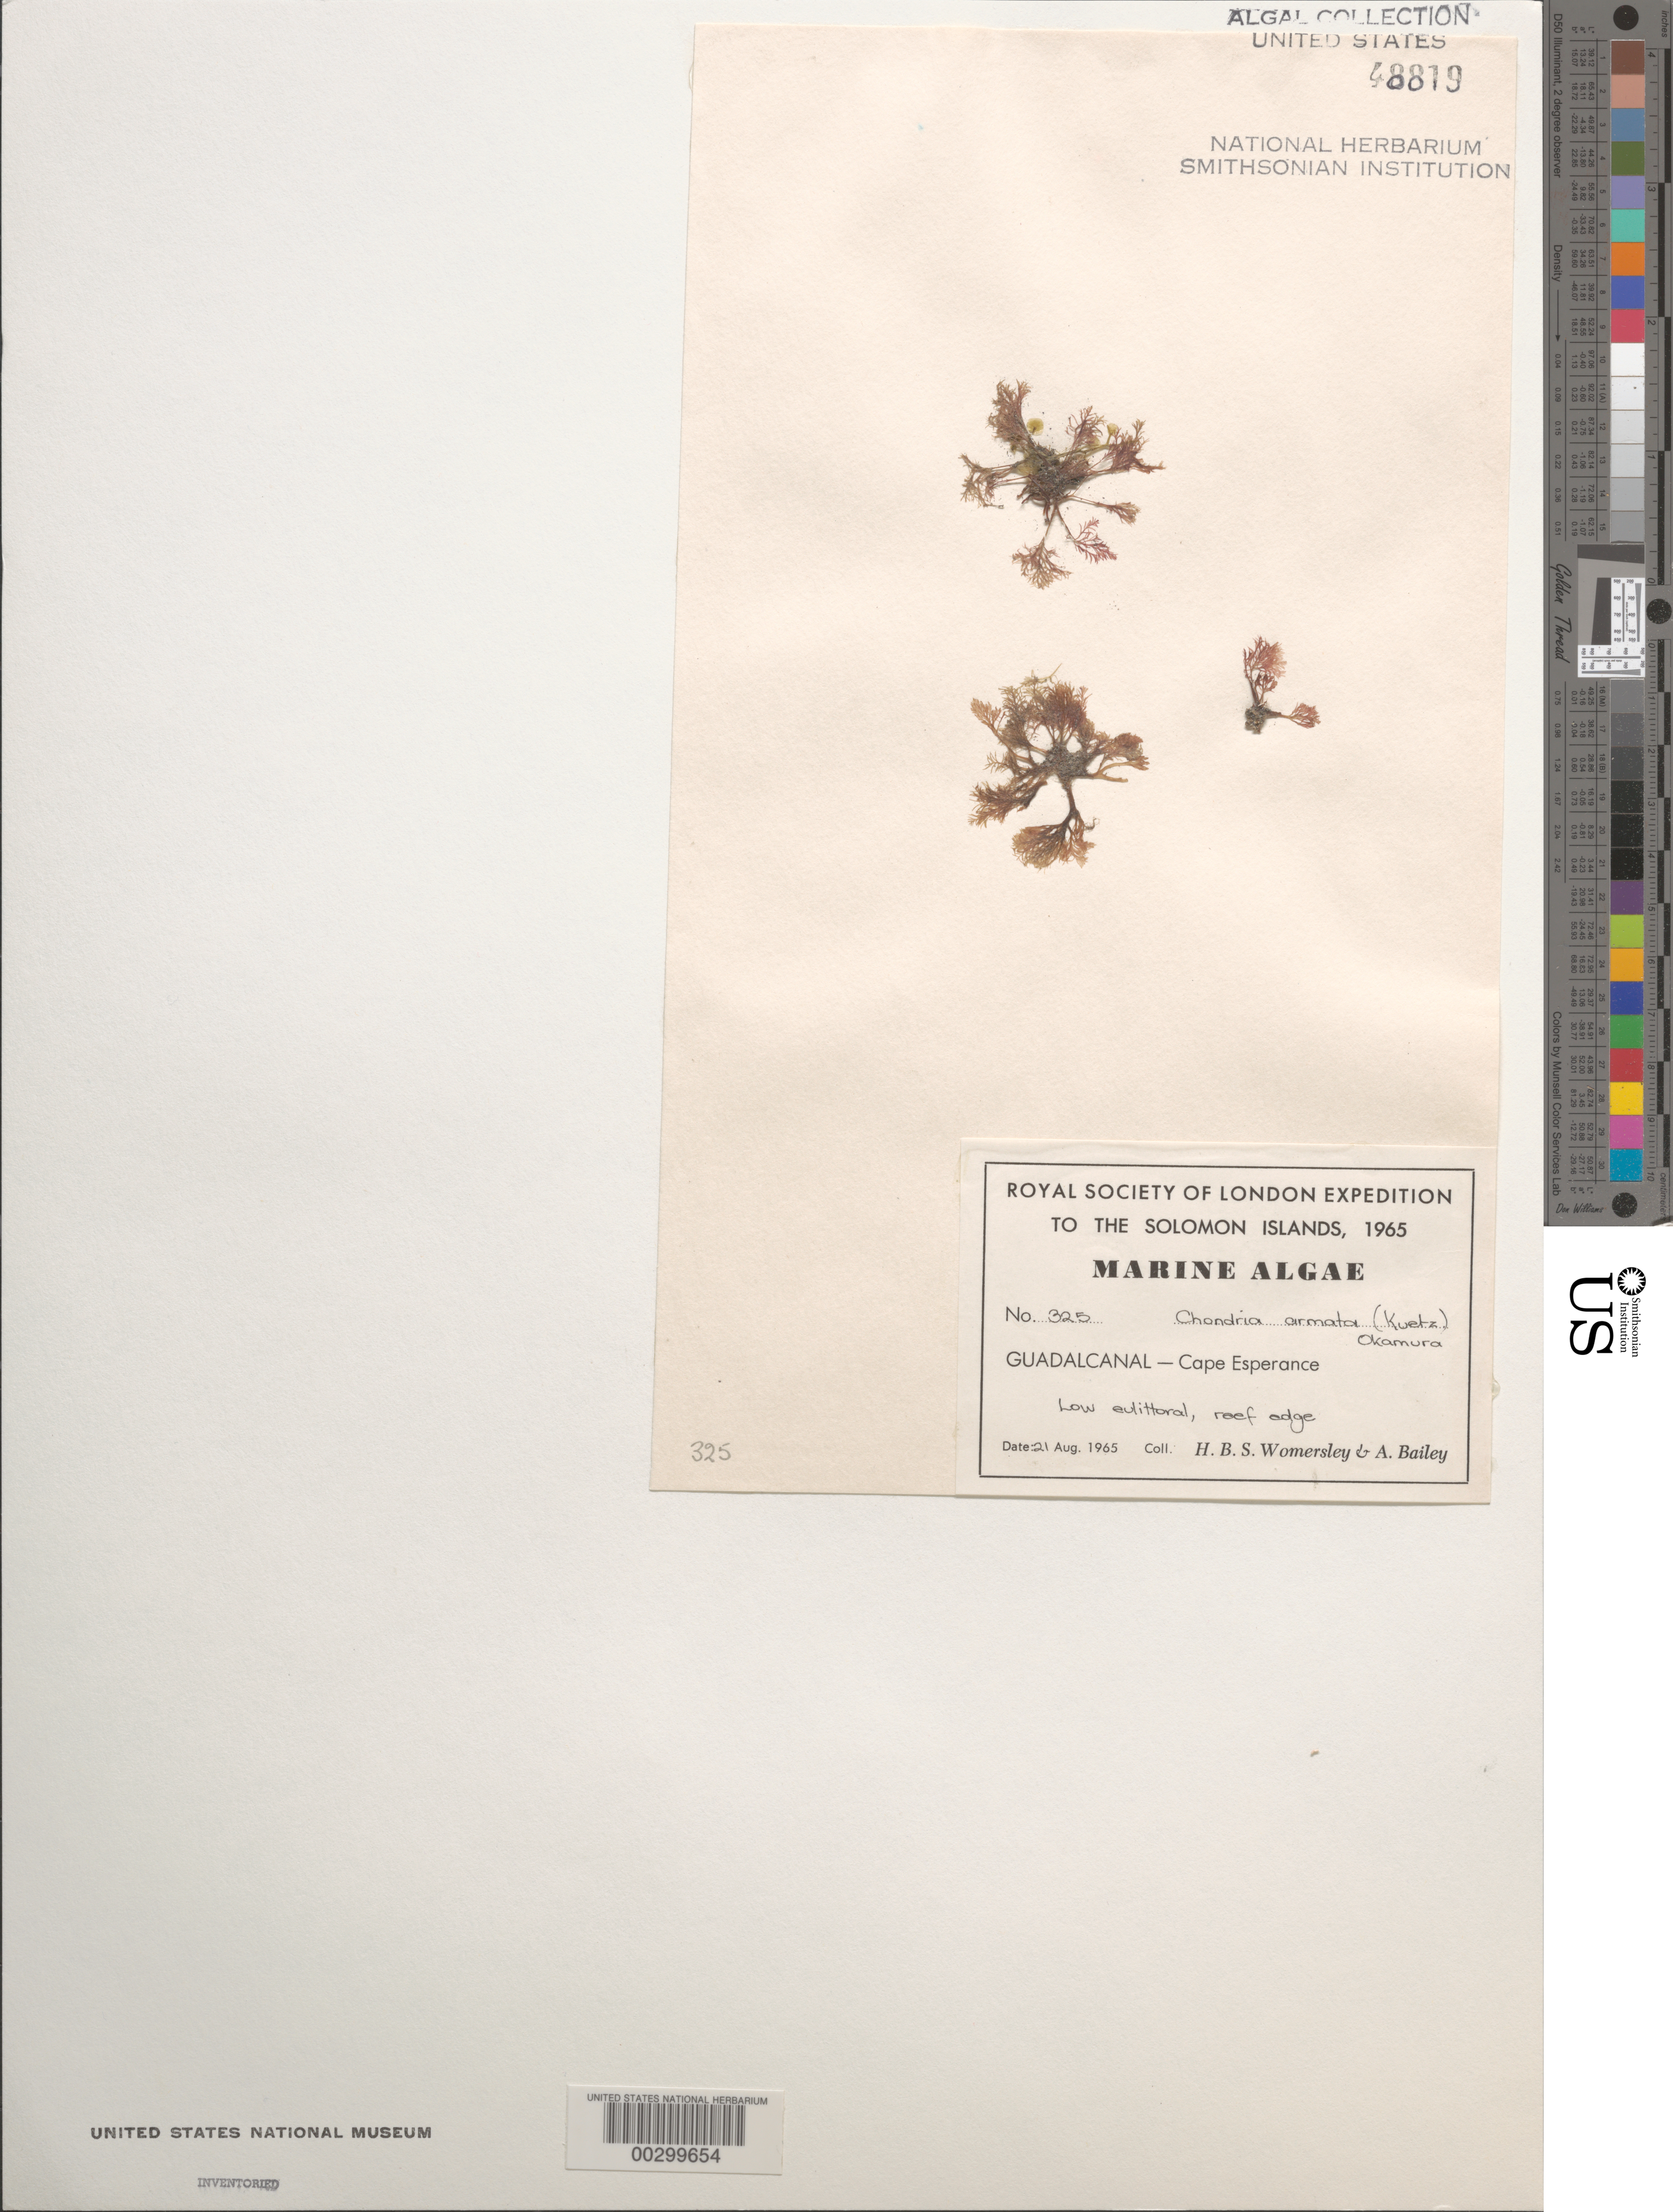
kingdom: Plantae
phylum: Rhodophyta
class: Florideophyceae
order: Ceramiales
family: Rhodomelaceae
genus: Chondria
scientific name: Chondria armata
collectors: H. B. S. Womersley & A. Bailey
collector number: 325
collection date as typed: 21 Aug 1965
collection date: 1965-08-21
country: Solomon Islands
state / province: Guadalcanal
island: Guadalcanal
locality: Cape Esperance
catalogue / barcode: US 48819